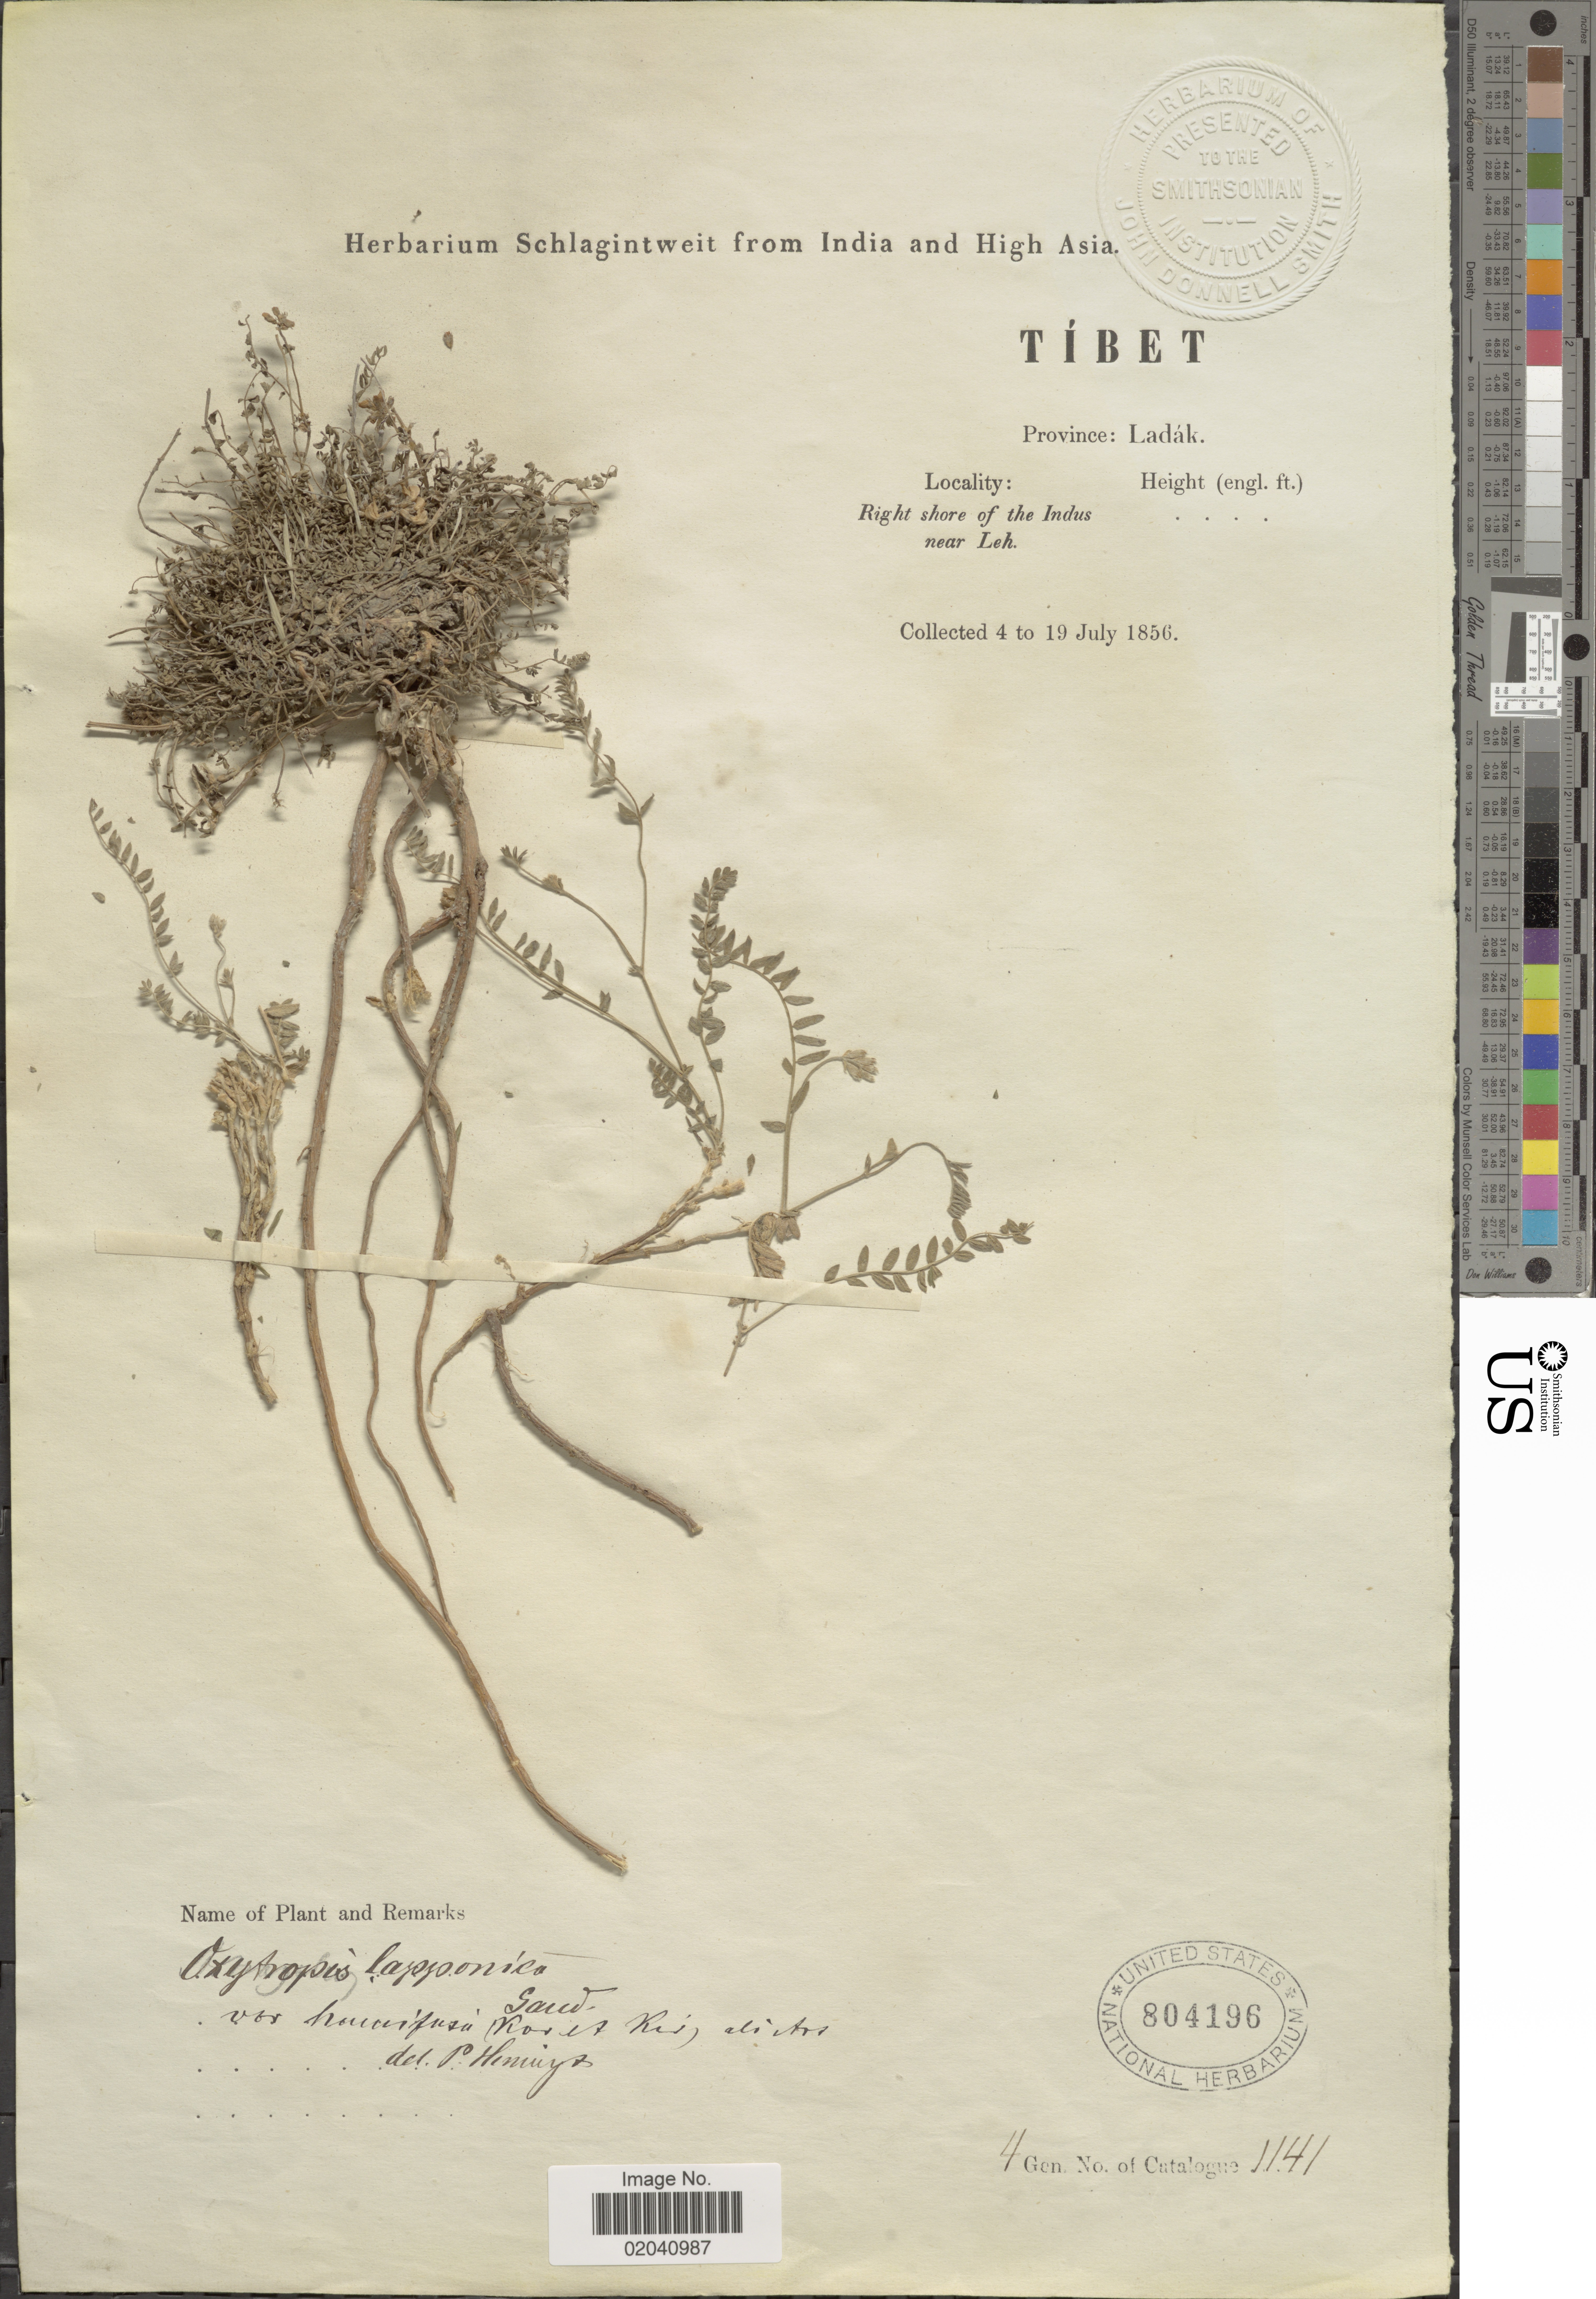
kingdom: Plantae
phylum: Tracheophyta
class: Magnoliopsida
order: Fabales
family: Fabaceae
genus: Oxytropis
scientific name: Oxytropis lapponica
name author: (Wahlenb.) Gay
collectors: ex herb. Schlagintweit from India and High Asia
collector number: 1141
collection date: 1856-07-04/1856-07-19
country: India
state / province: Ladakh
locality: Province: Ladak, right shore of the Indus near Leh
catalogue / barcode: US 804196